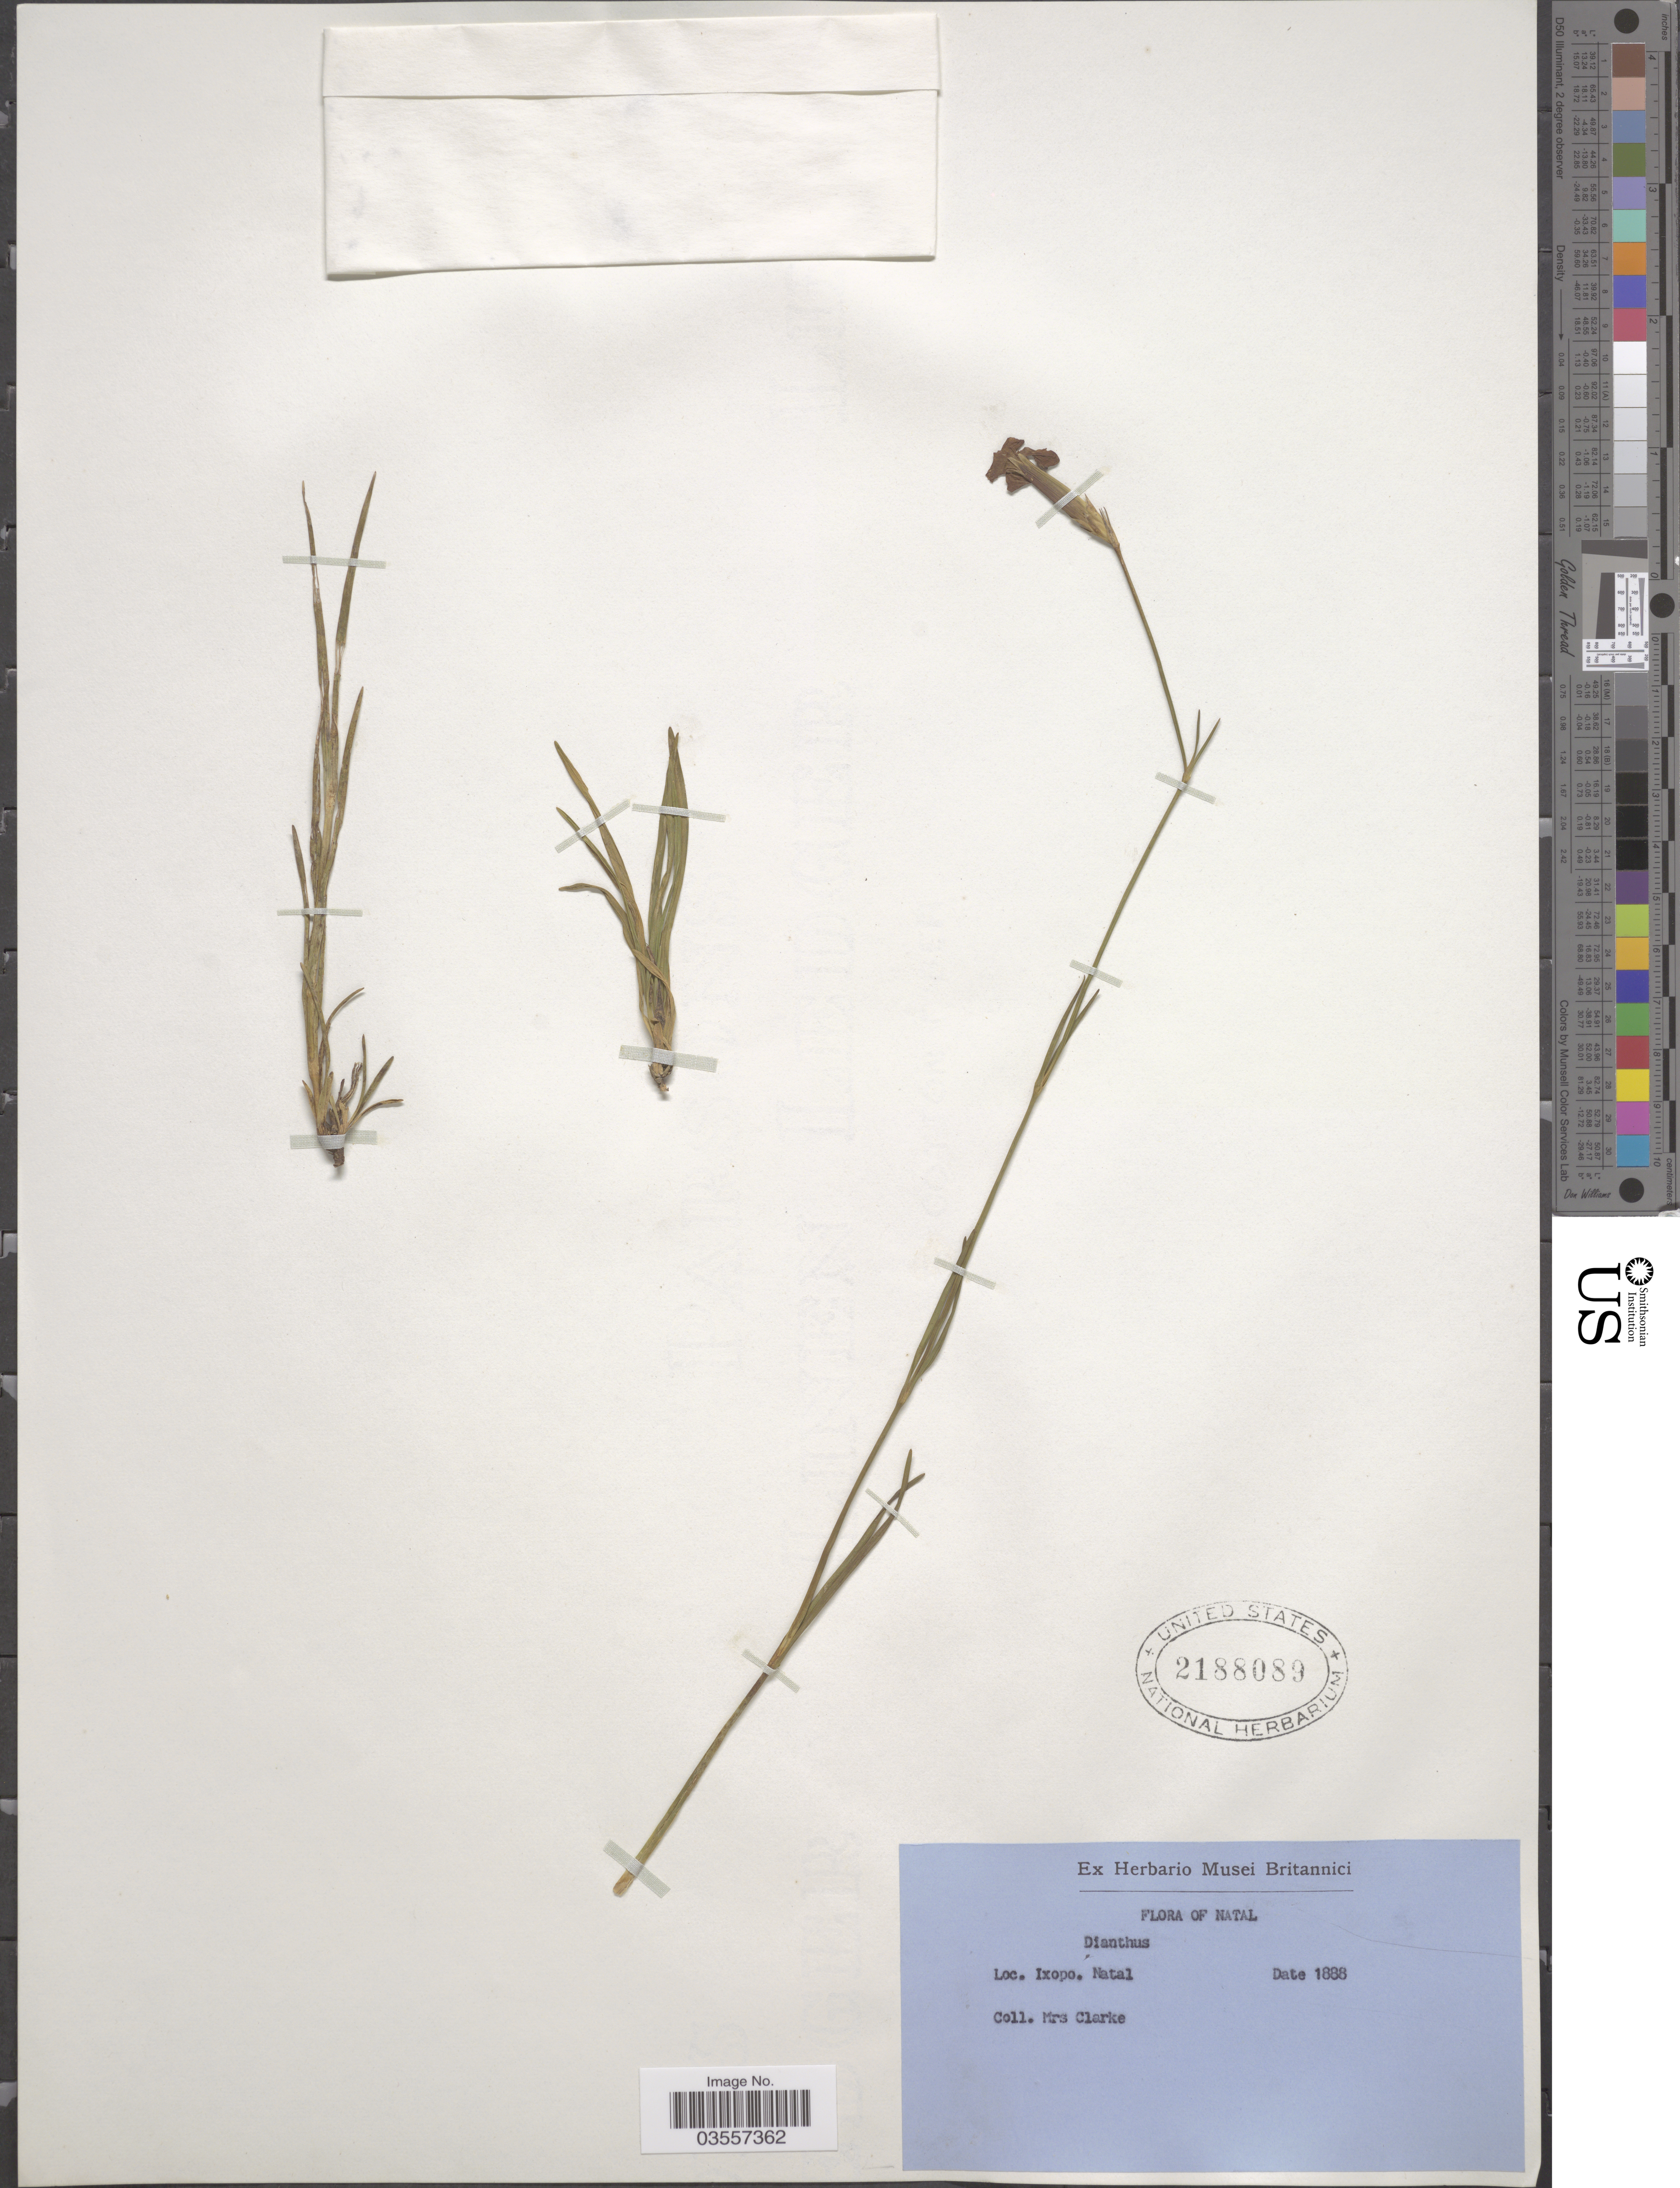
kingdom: Plantae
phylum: Tracheophyta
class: Magnoliopsida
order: Caryophyllales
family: Caryophyllaceae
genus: Dianthus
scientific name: Dianthus sp.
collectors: Clarke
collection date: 1888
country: South Africa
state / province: KwaZulu-Natal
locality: Ixopo. Natal.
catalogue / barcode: US 2188089